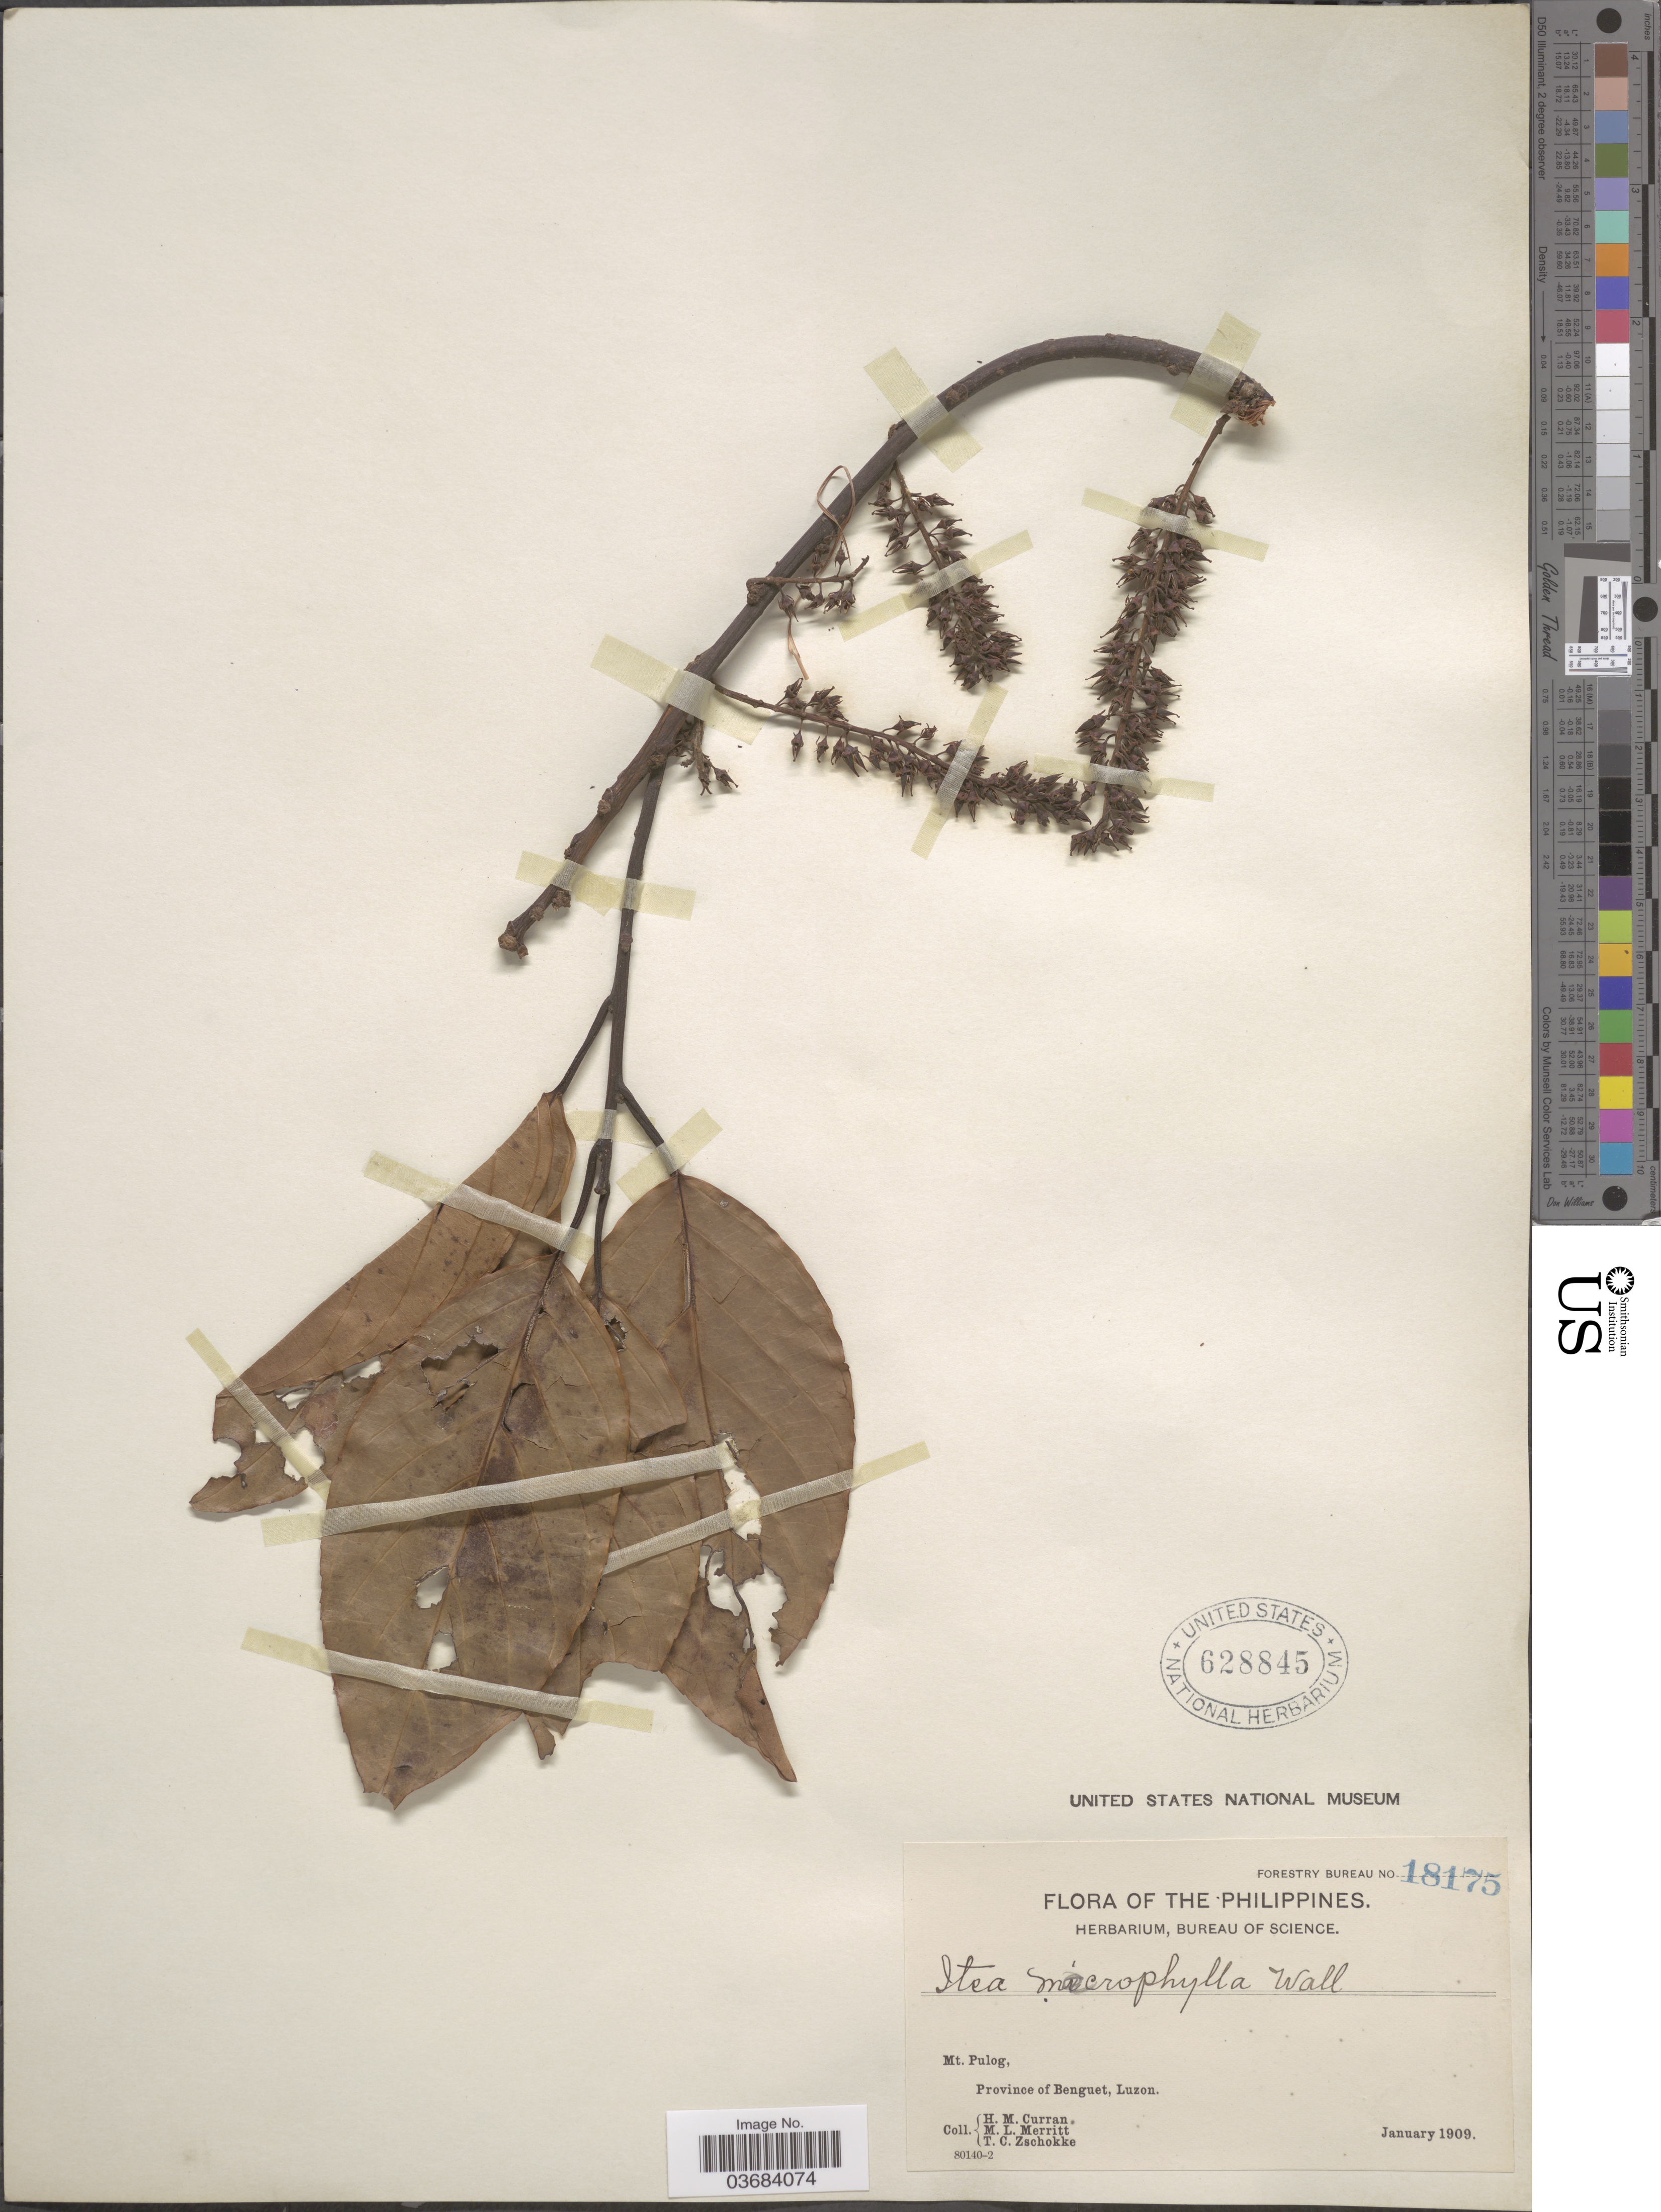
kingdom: Plantae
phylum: Tracheophyta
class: Magnoliopsida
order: Saxifragales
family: Iteaceae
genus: Itea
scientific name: Itea macrophylla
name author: Wall.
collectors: H. M. Curran, M. L. Merritt & T. C. Zschokke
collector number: Forestry Bureau 18175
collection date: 1909-01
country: Philippines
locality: Mt. Pulog, Province of Benguet, Luzon.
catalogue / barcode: US 628845